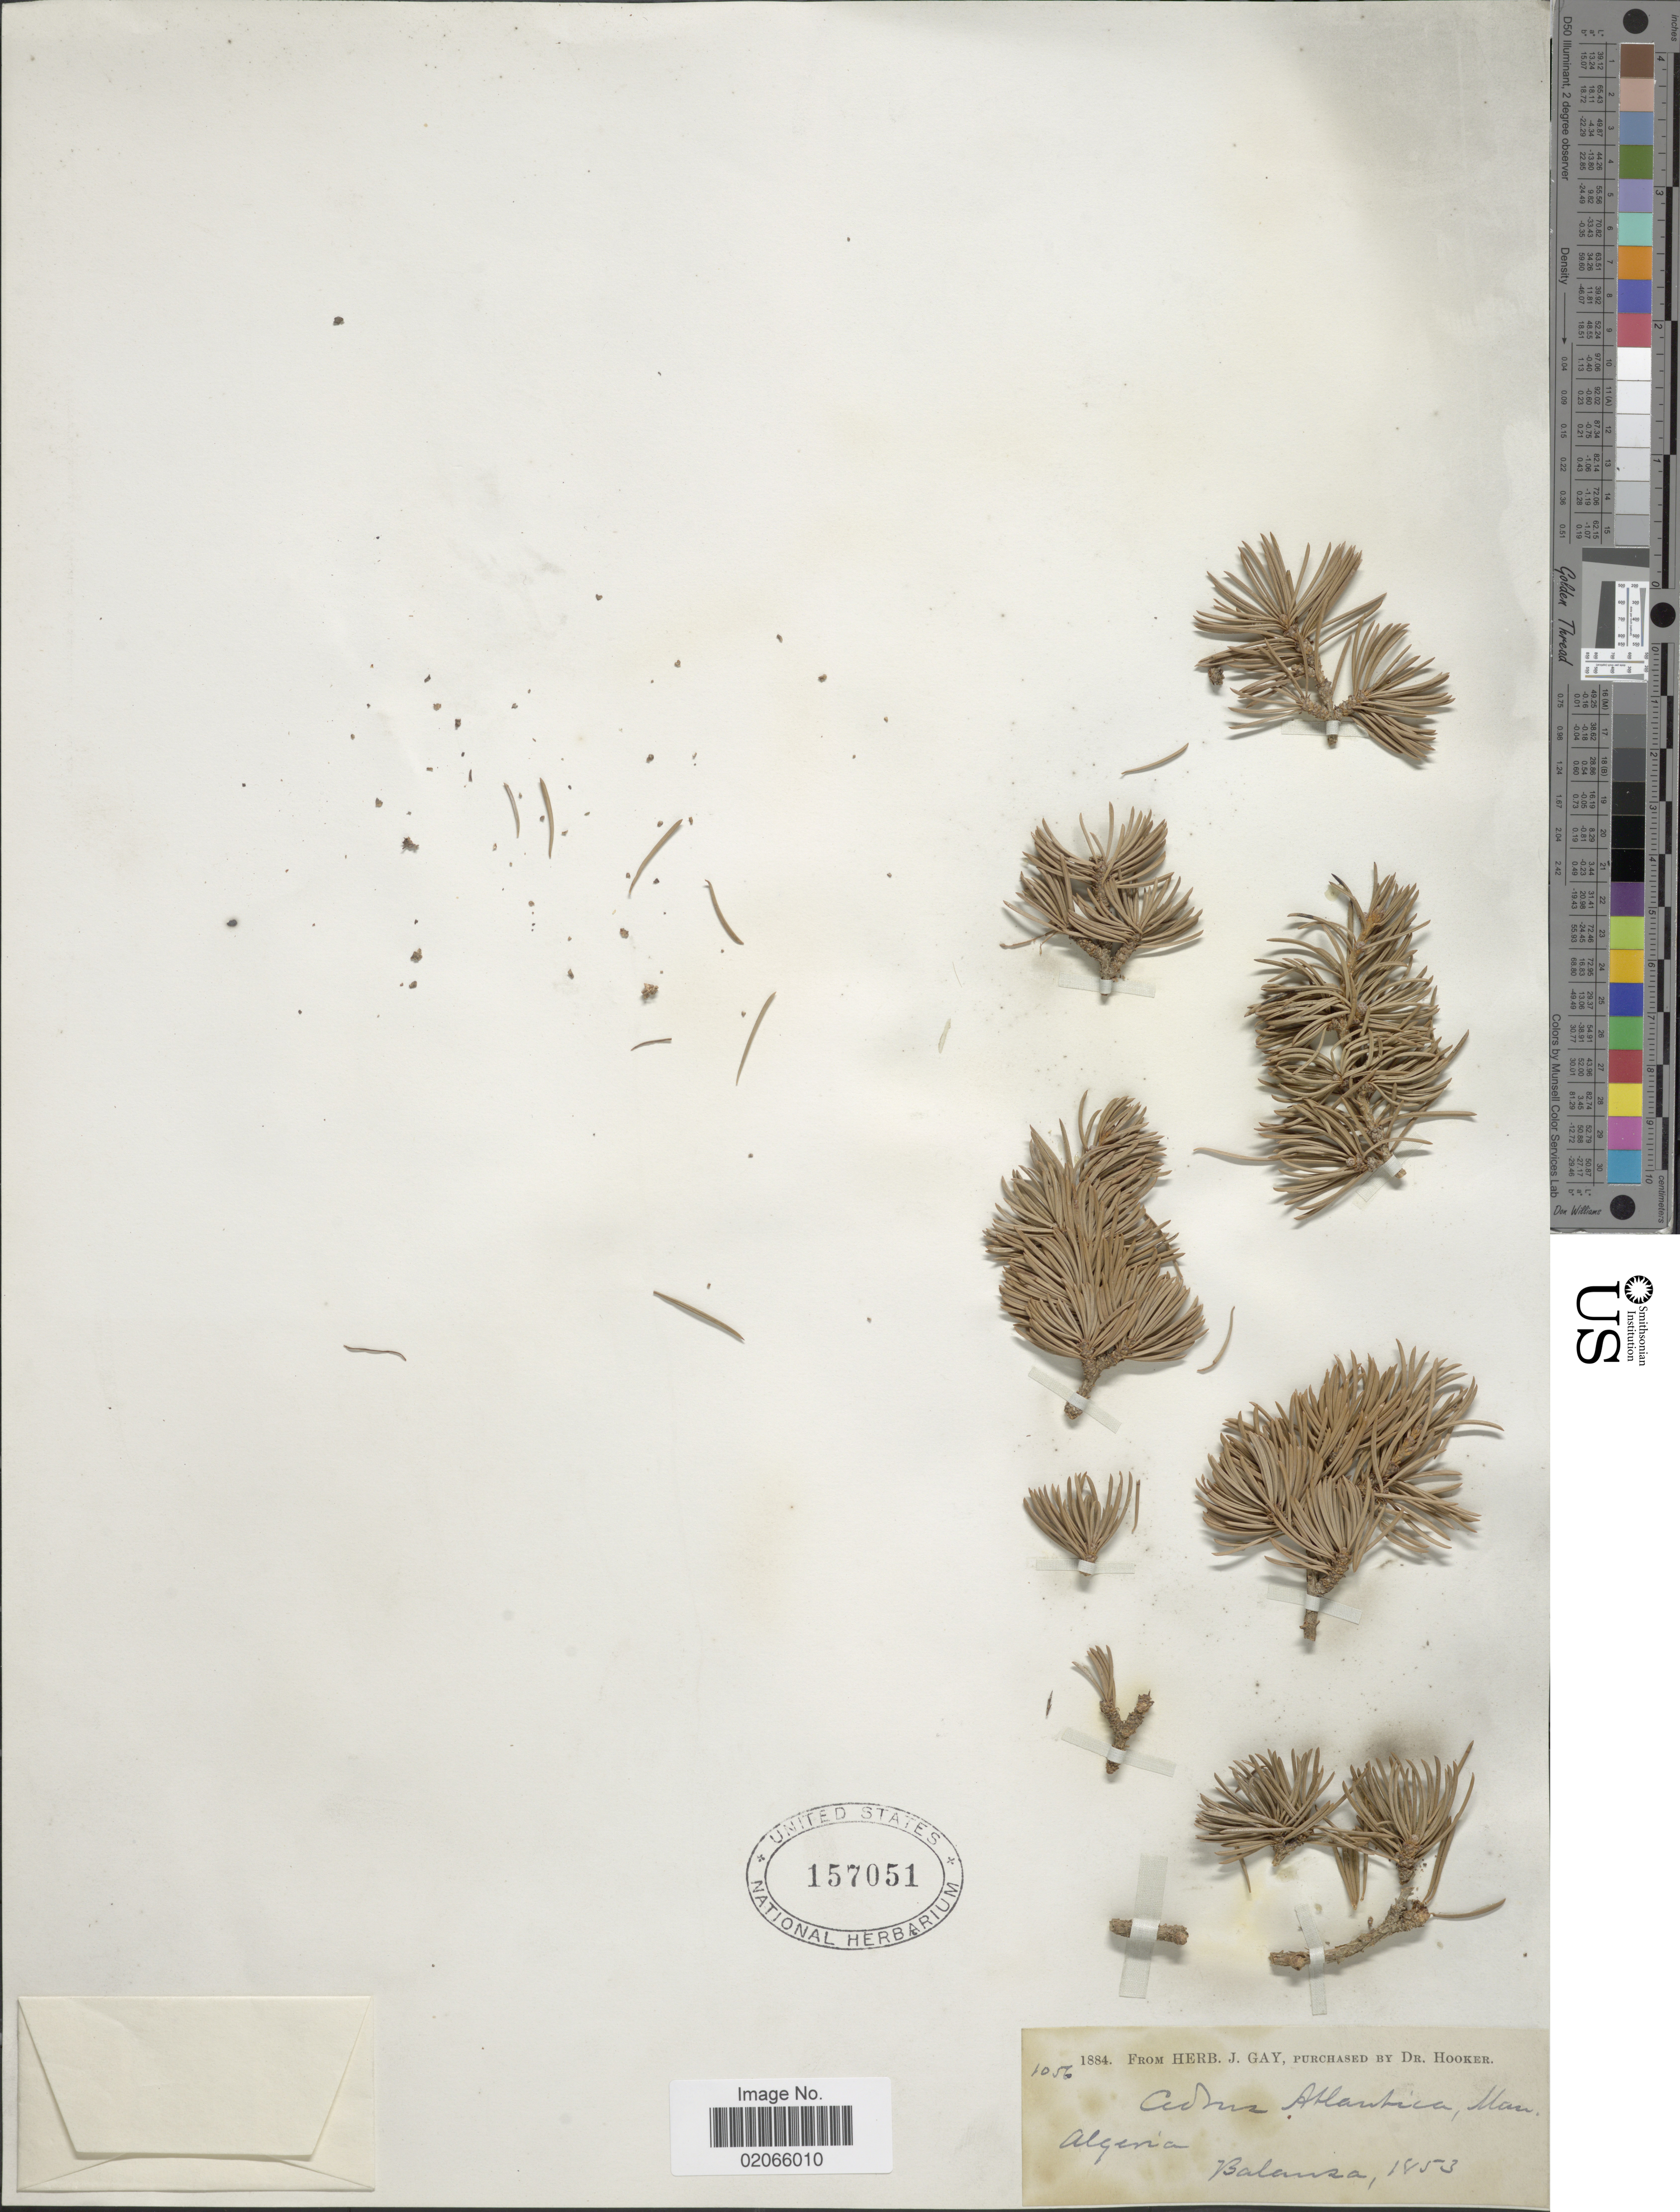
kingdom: Plantae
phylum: Tracheophyta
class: Pinopsida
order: Pinales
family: Pinaceae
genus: Cedrus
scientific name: Cedrus atlantica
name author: (Endl.) Manetti ex Carrière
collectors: -. Balansa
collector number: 1056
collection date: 1853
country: Algeria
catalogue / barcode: US 157051